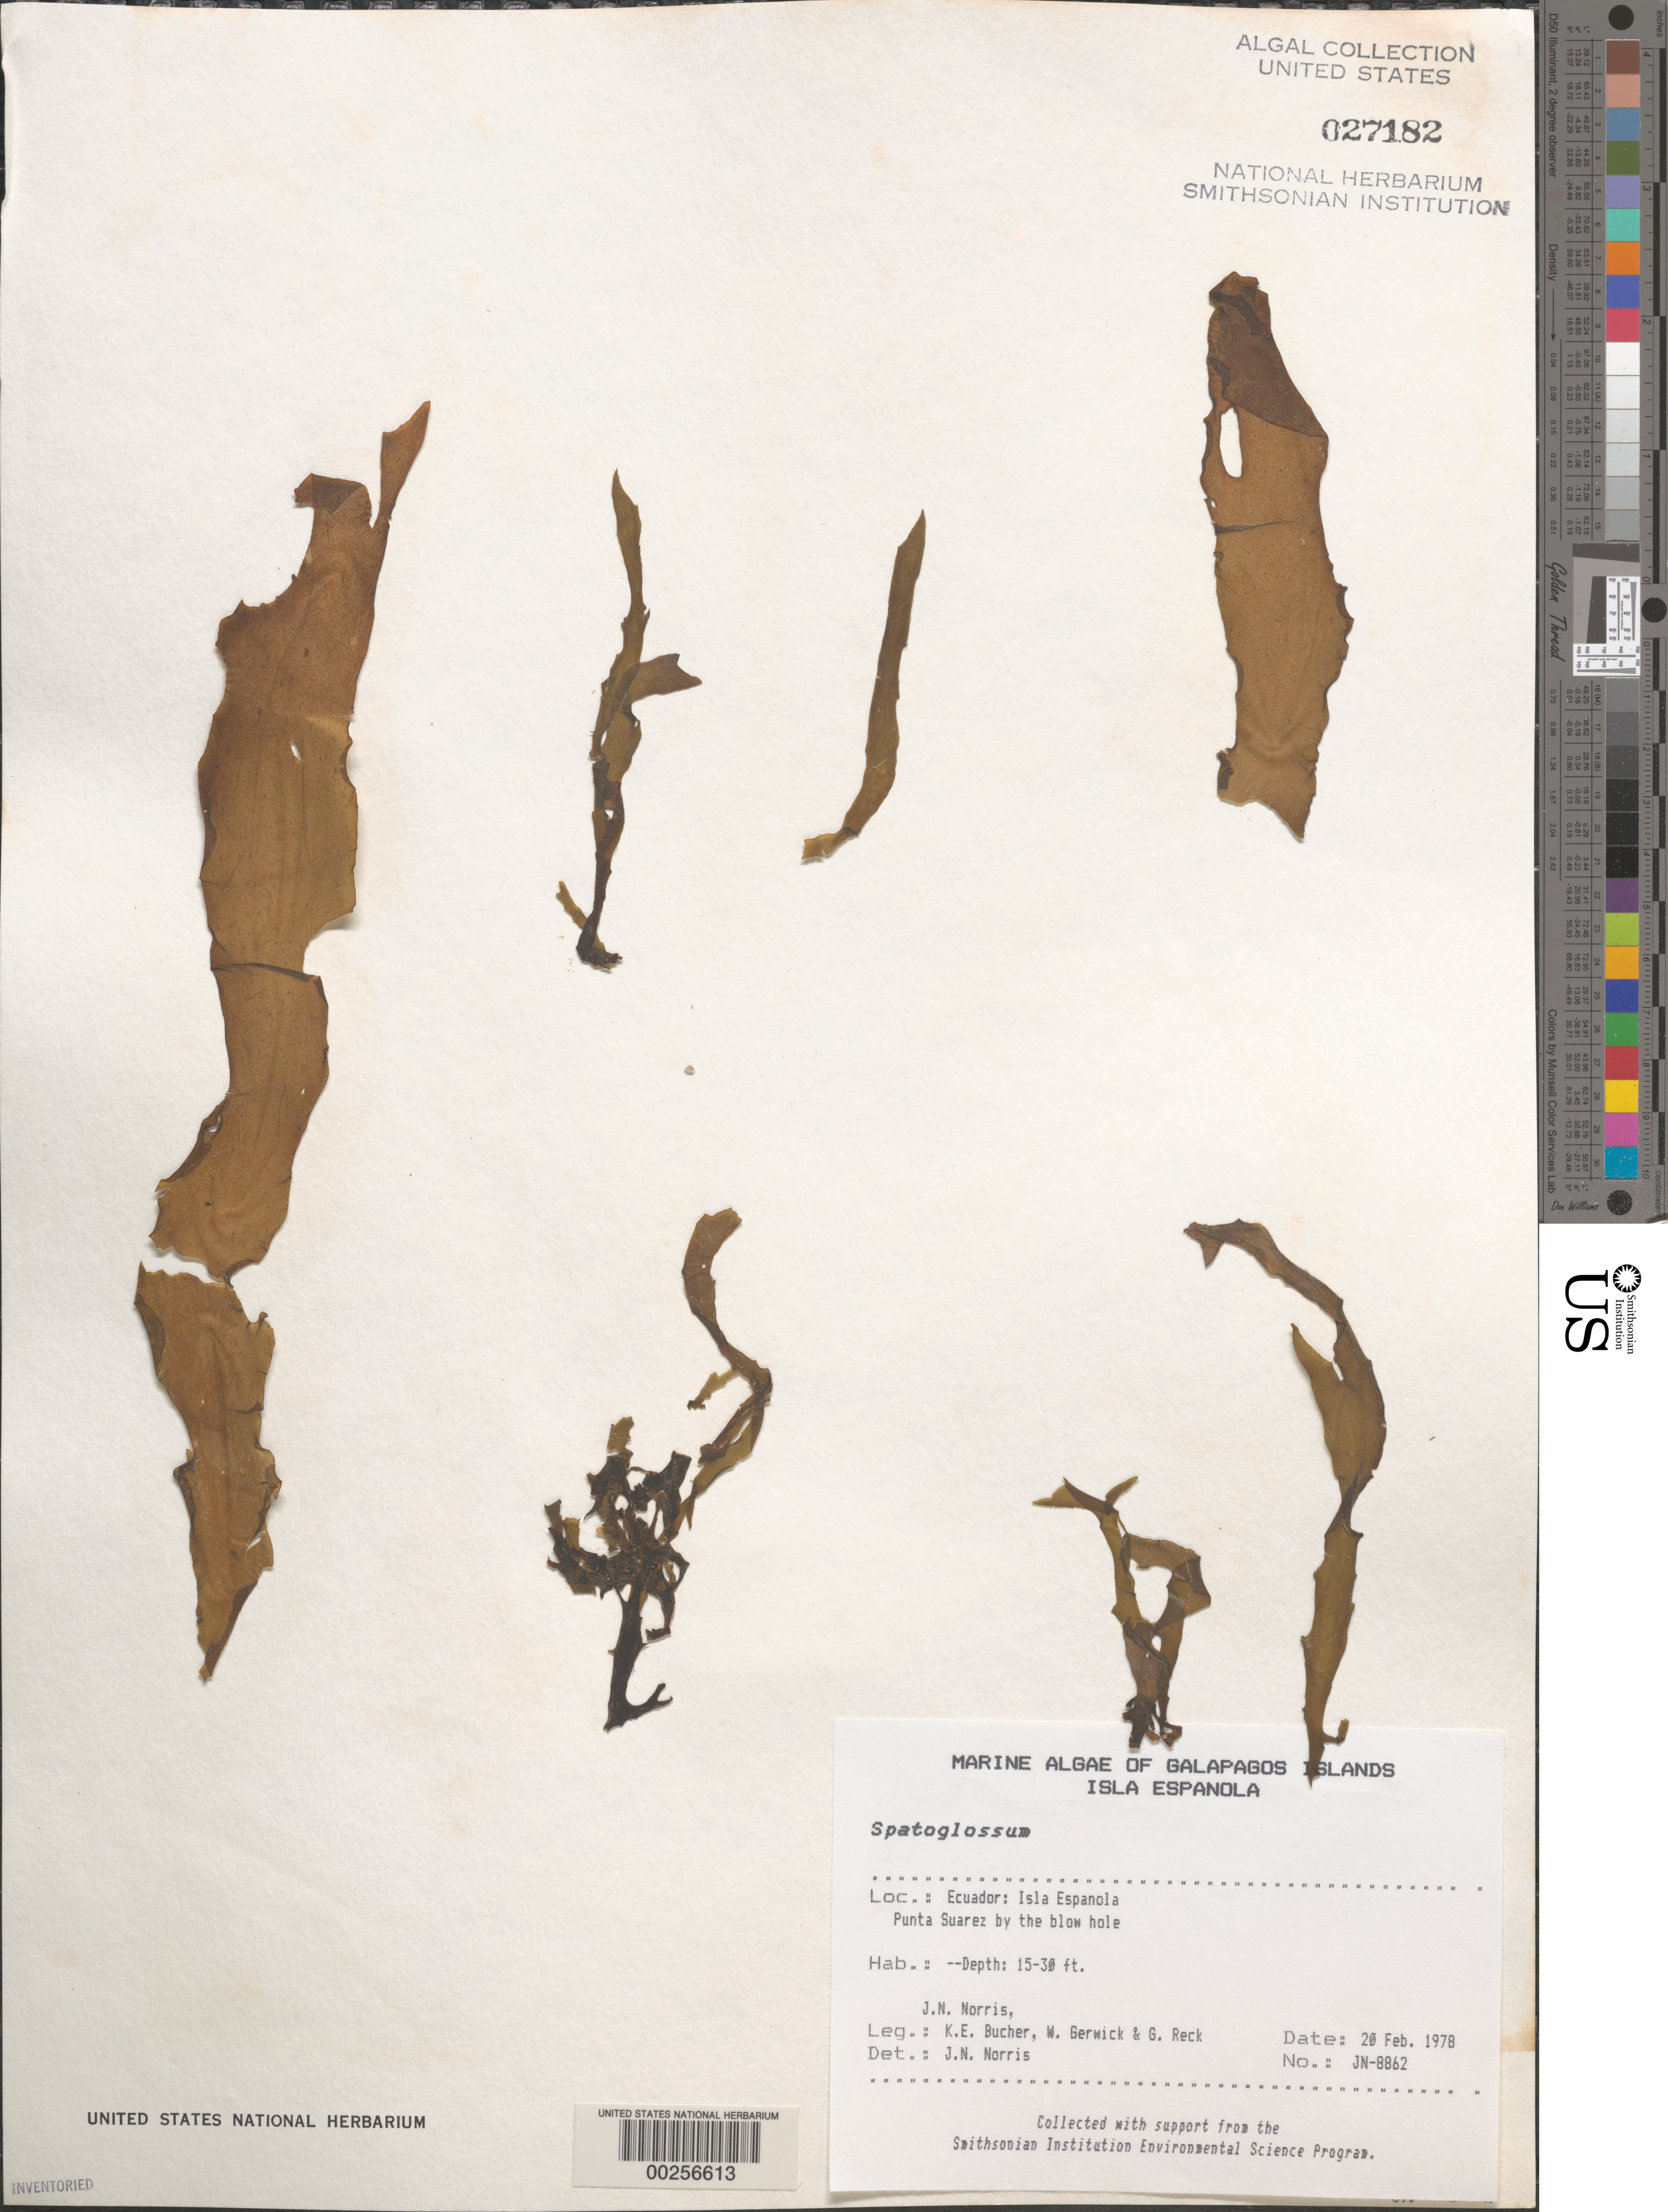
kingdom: Chromista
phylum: Ochrophyta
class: Phaeophyceae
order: Dictyotales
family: Dictyotaceae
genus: Spatoglossum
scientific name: Spatoglossum sp.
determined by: Norris, James N.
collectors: J. N. Norris, K. E. Bucher, W. Gerwick & G. Reck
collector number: JN-8862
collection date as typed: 20 Feb 1978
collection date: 1978-02-20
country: Ecuador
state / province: Colón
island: Española [Hood]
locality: Punta Suarez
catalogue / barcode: US 27182